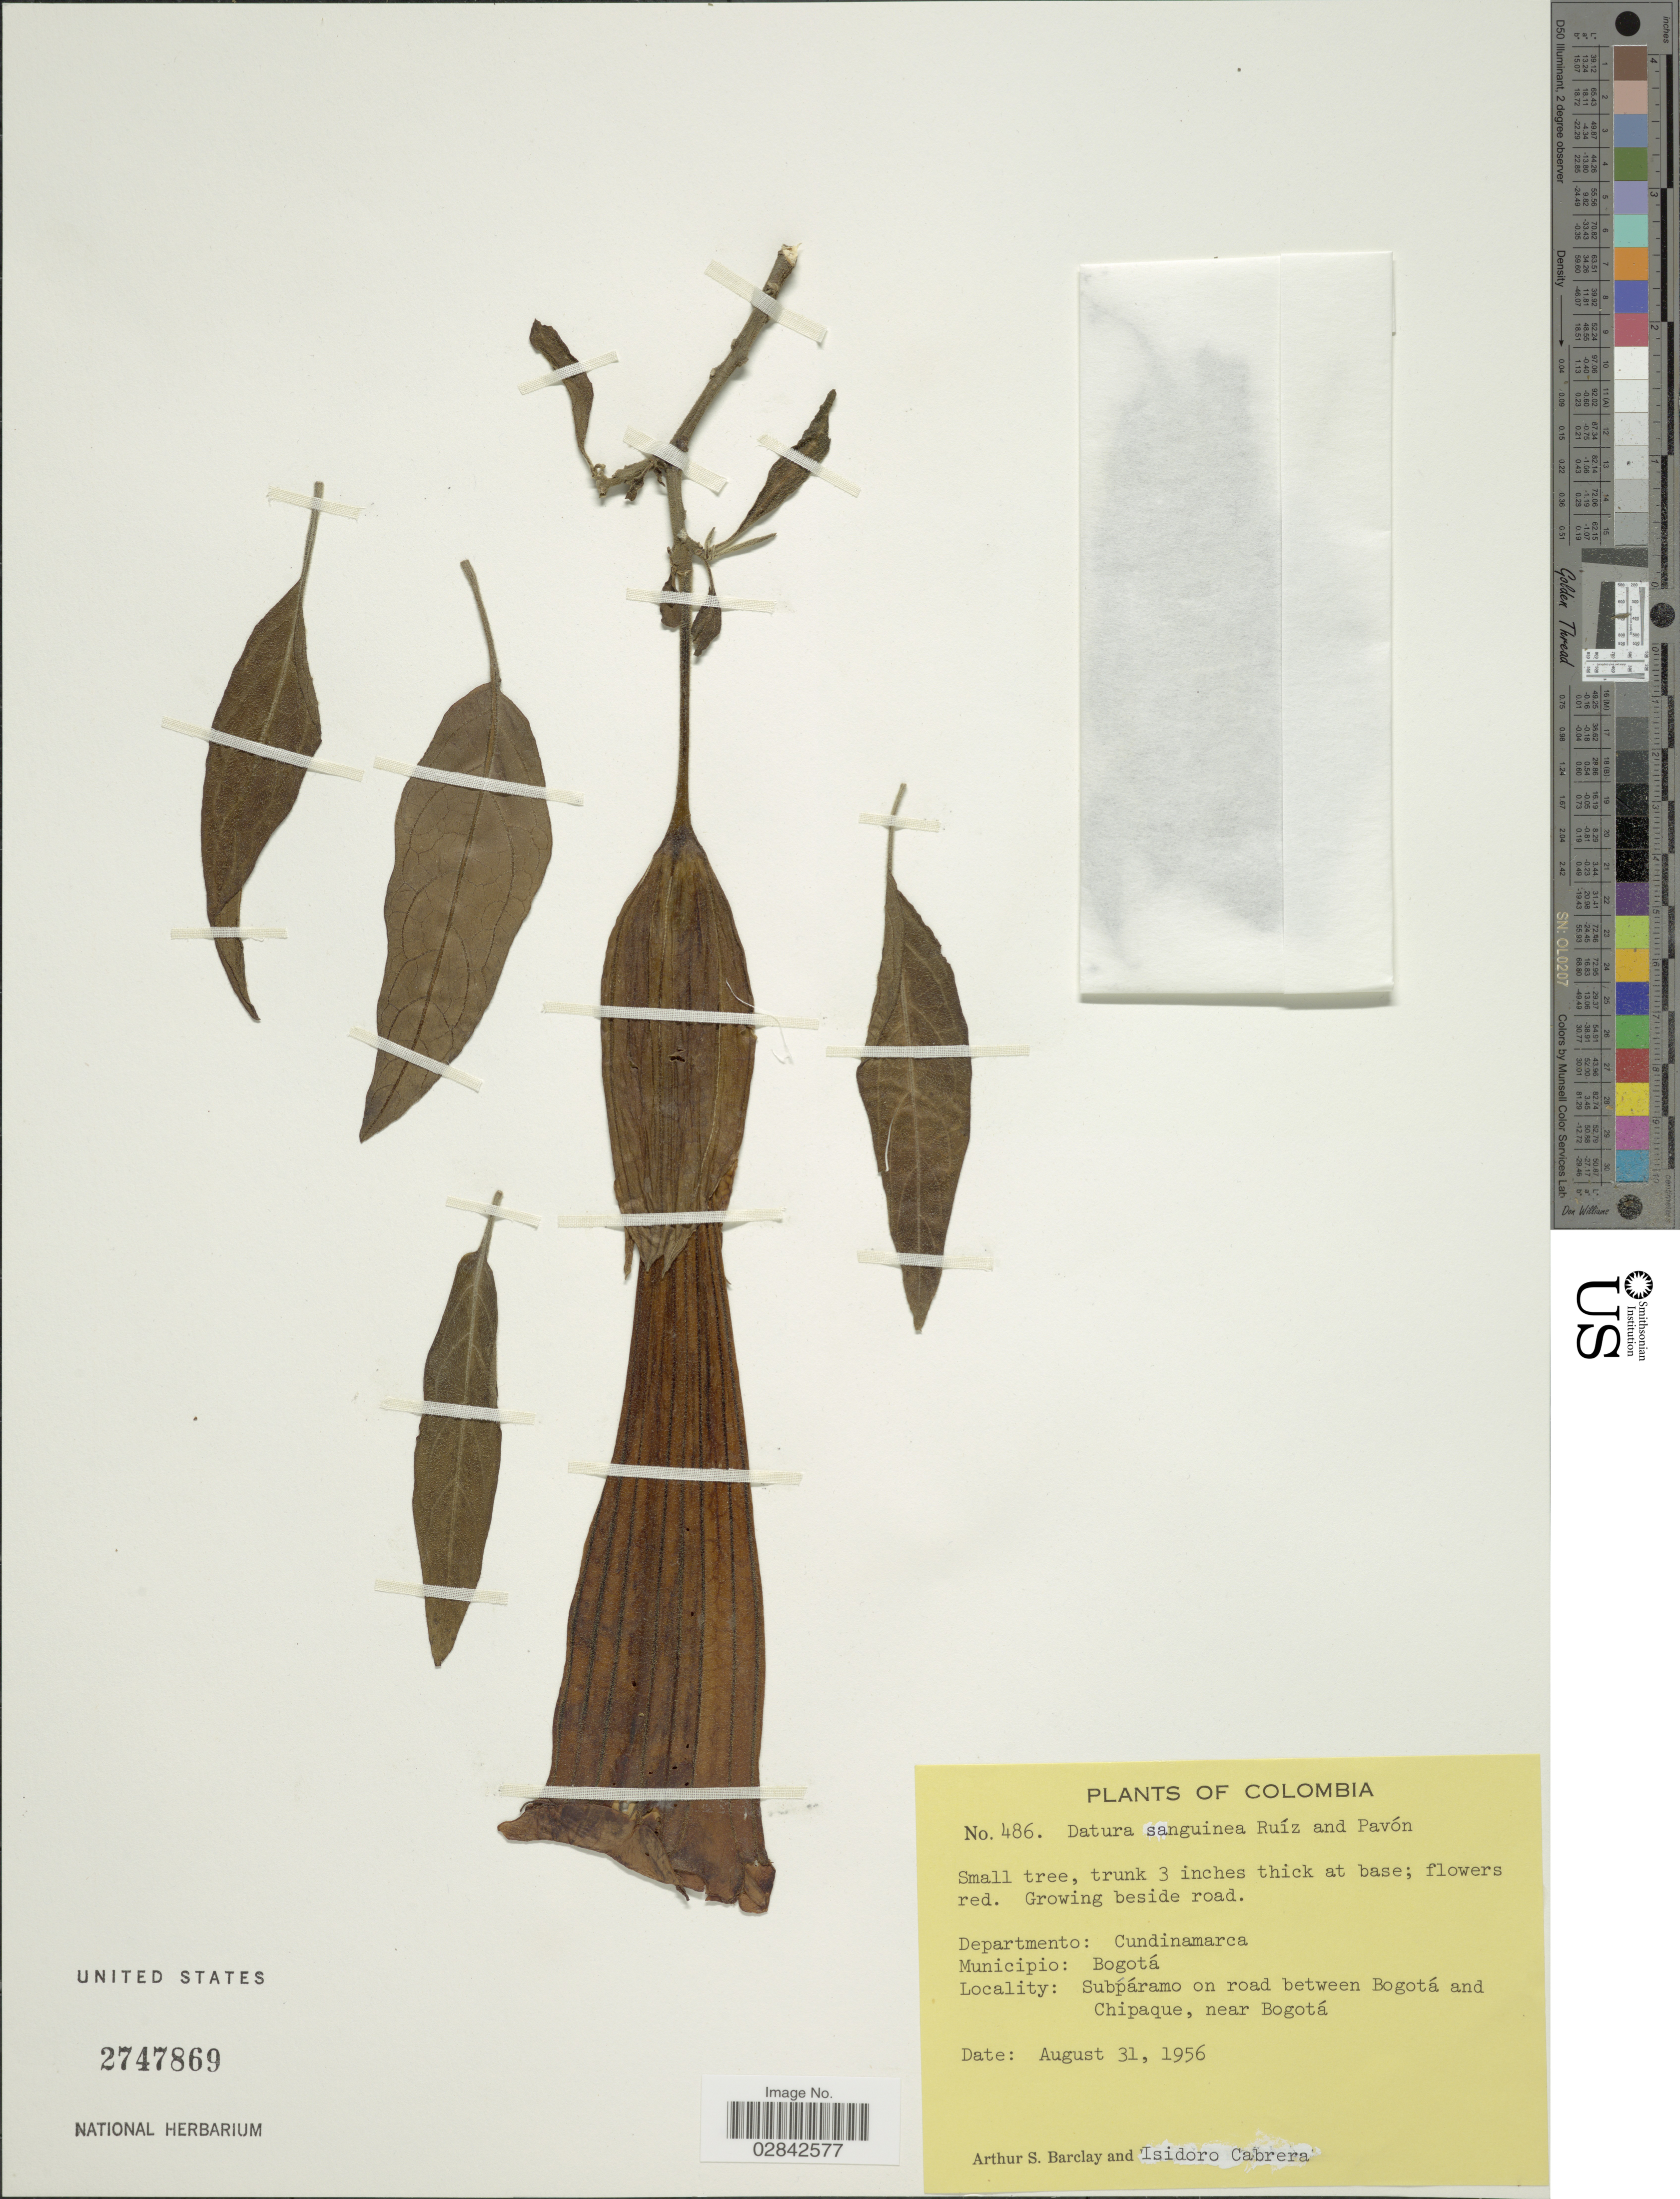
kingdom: Plantae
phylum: Tracheophyta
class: Magnoliopsida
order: Solanales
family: Solanaceae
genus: Brugmansia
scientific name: Brugmansia sanguinea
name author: (Ruiz & Pav.) D. Don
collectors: A. S. Barclay & I. Cabrera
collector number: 486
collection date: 1956-08-31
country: Colombia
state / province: Cundinamarca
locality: Departmento: Cundinamarca, Municipio: Bogotá. Subpáramo on road between Bogotá and Chipaque, near Bogotá.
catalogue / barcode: US 2747869